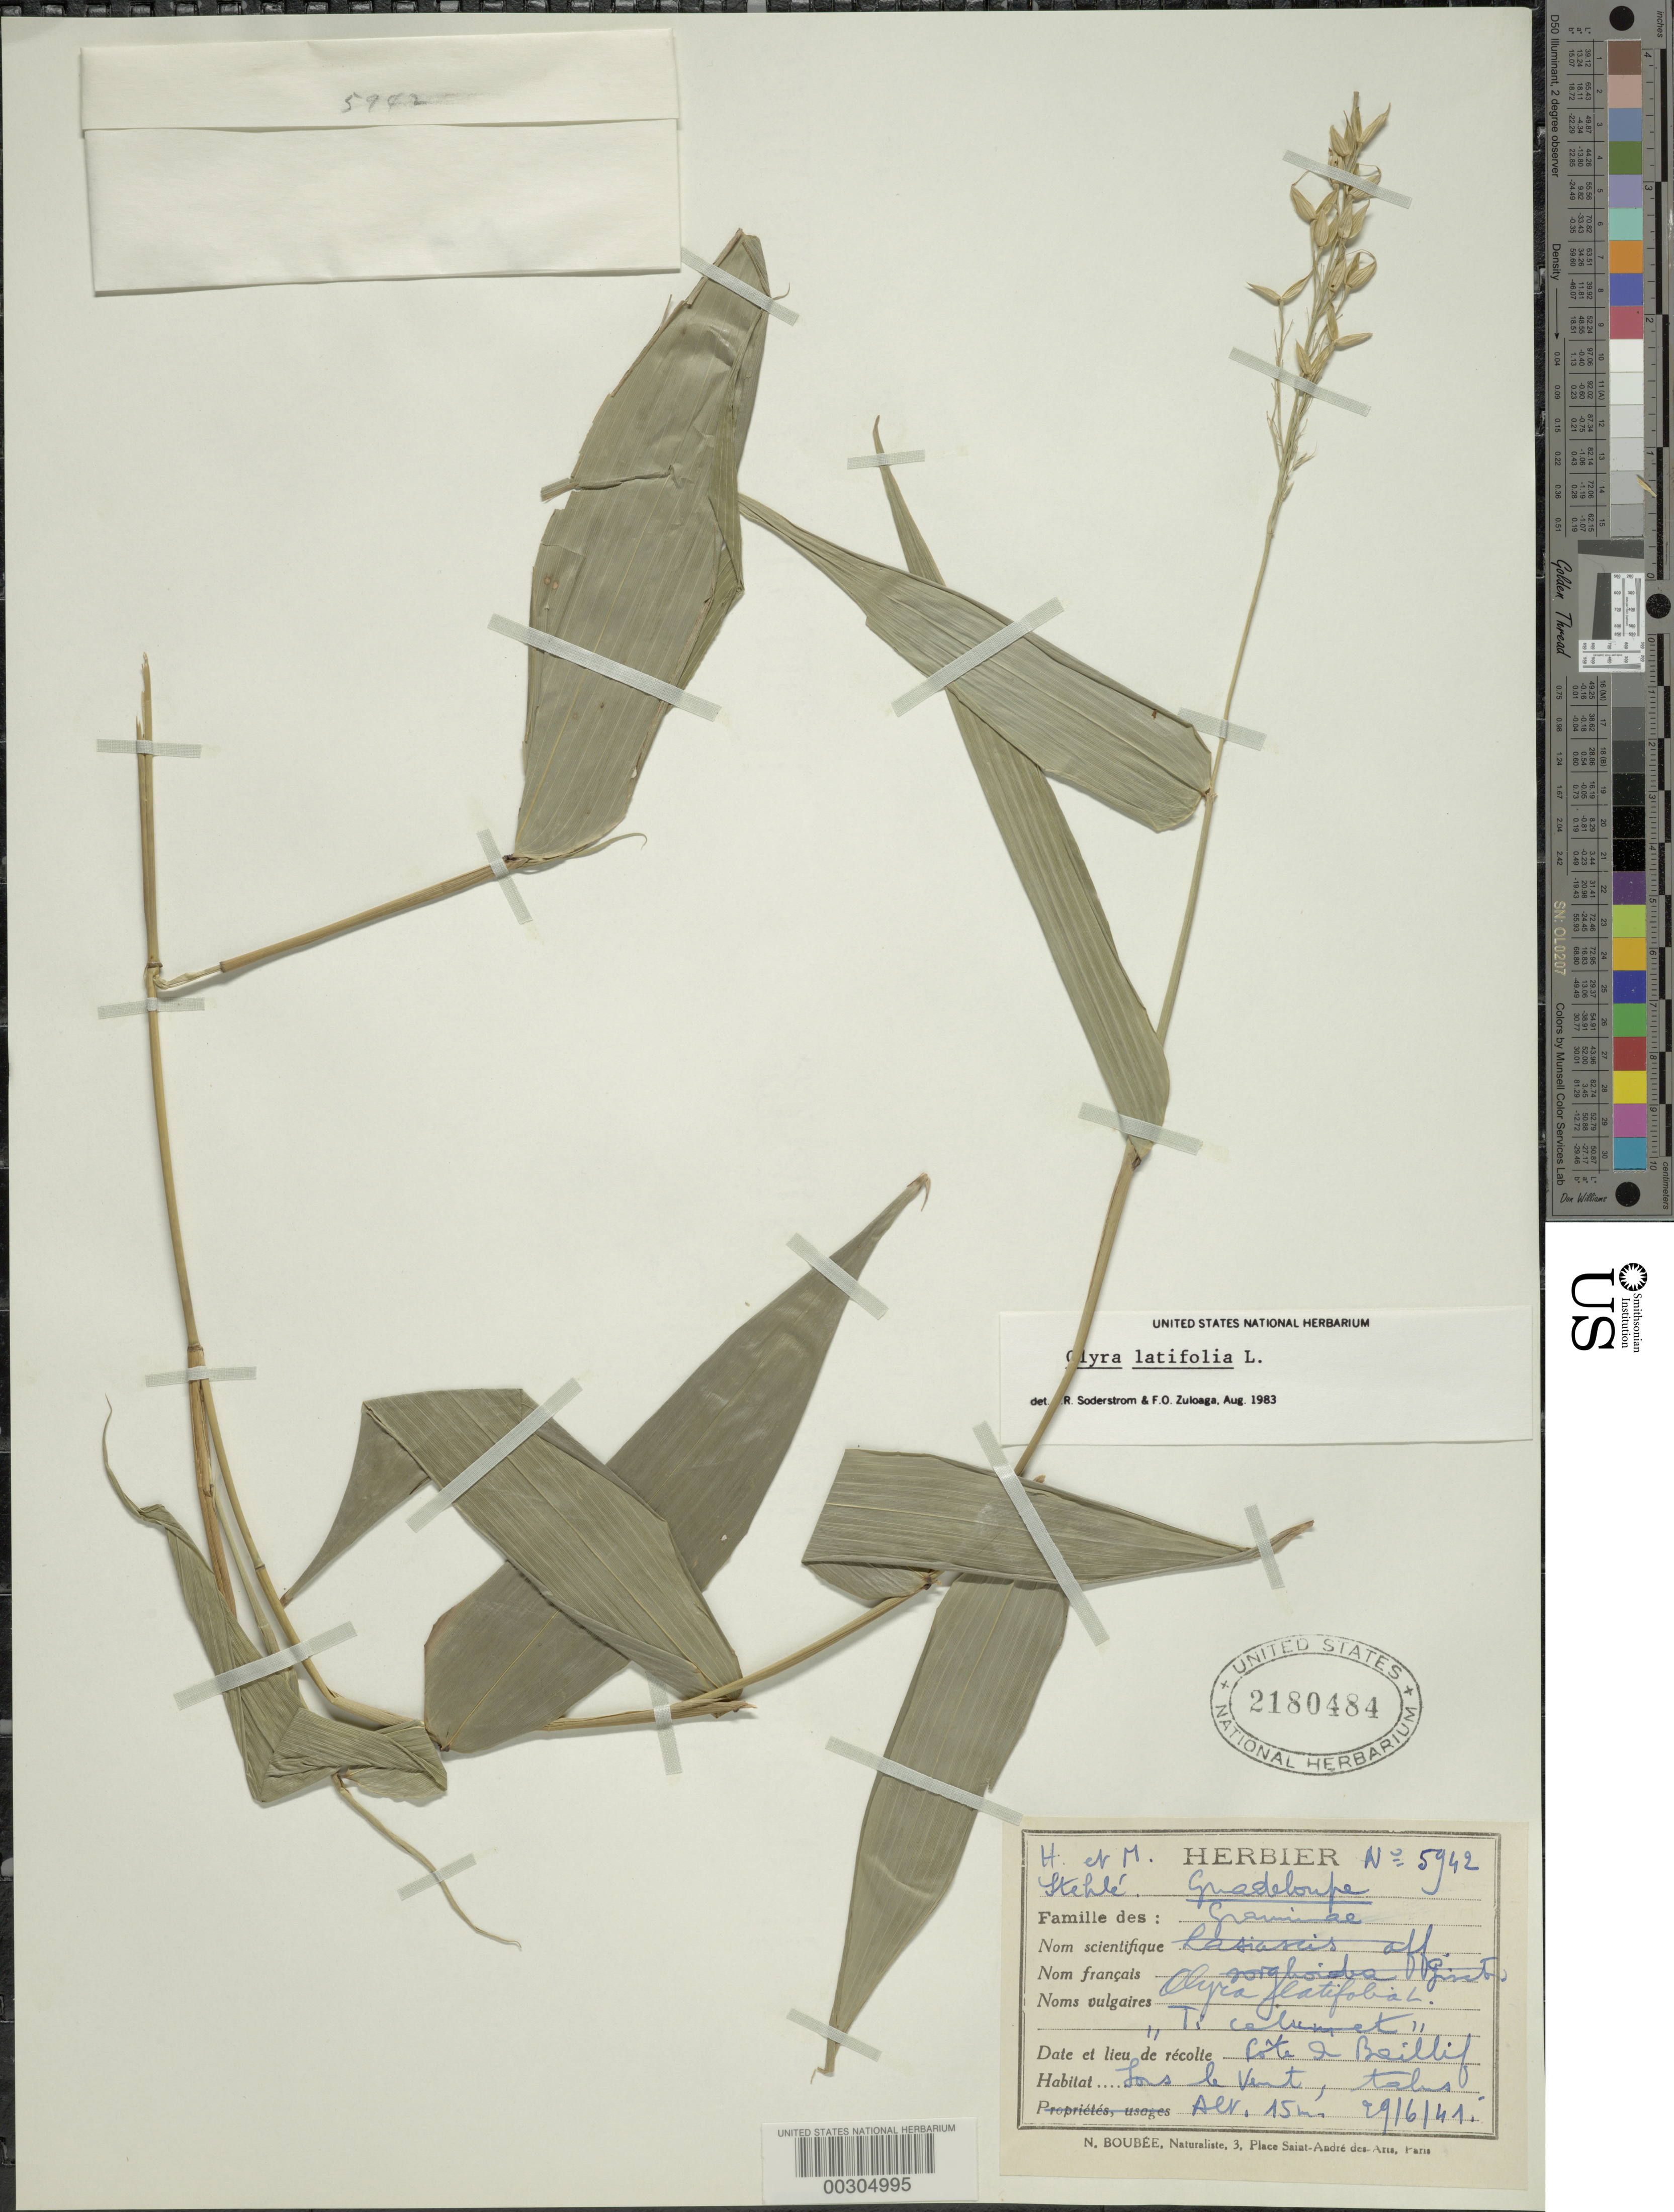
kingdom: Plantae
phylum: Tracheophyta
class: Liliopsida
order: Poales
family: Poaceae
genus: Olyra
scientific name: Olyra latifolia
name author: L.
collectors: H. Stehlé & M. Stehlé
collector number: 5942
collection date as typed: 29 Jun 1941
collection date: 1941-06-29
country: Guadeloupe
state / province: Basse-terre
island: Basse Terre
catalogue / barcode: US 2180484